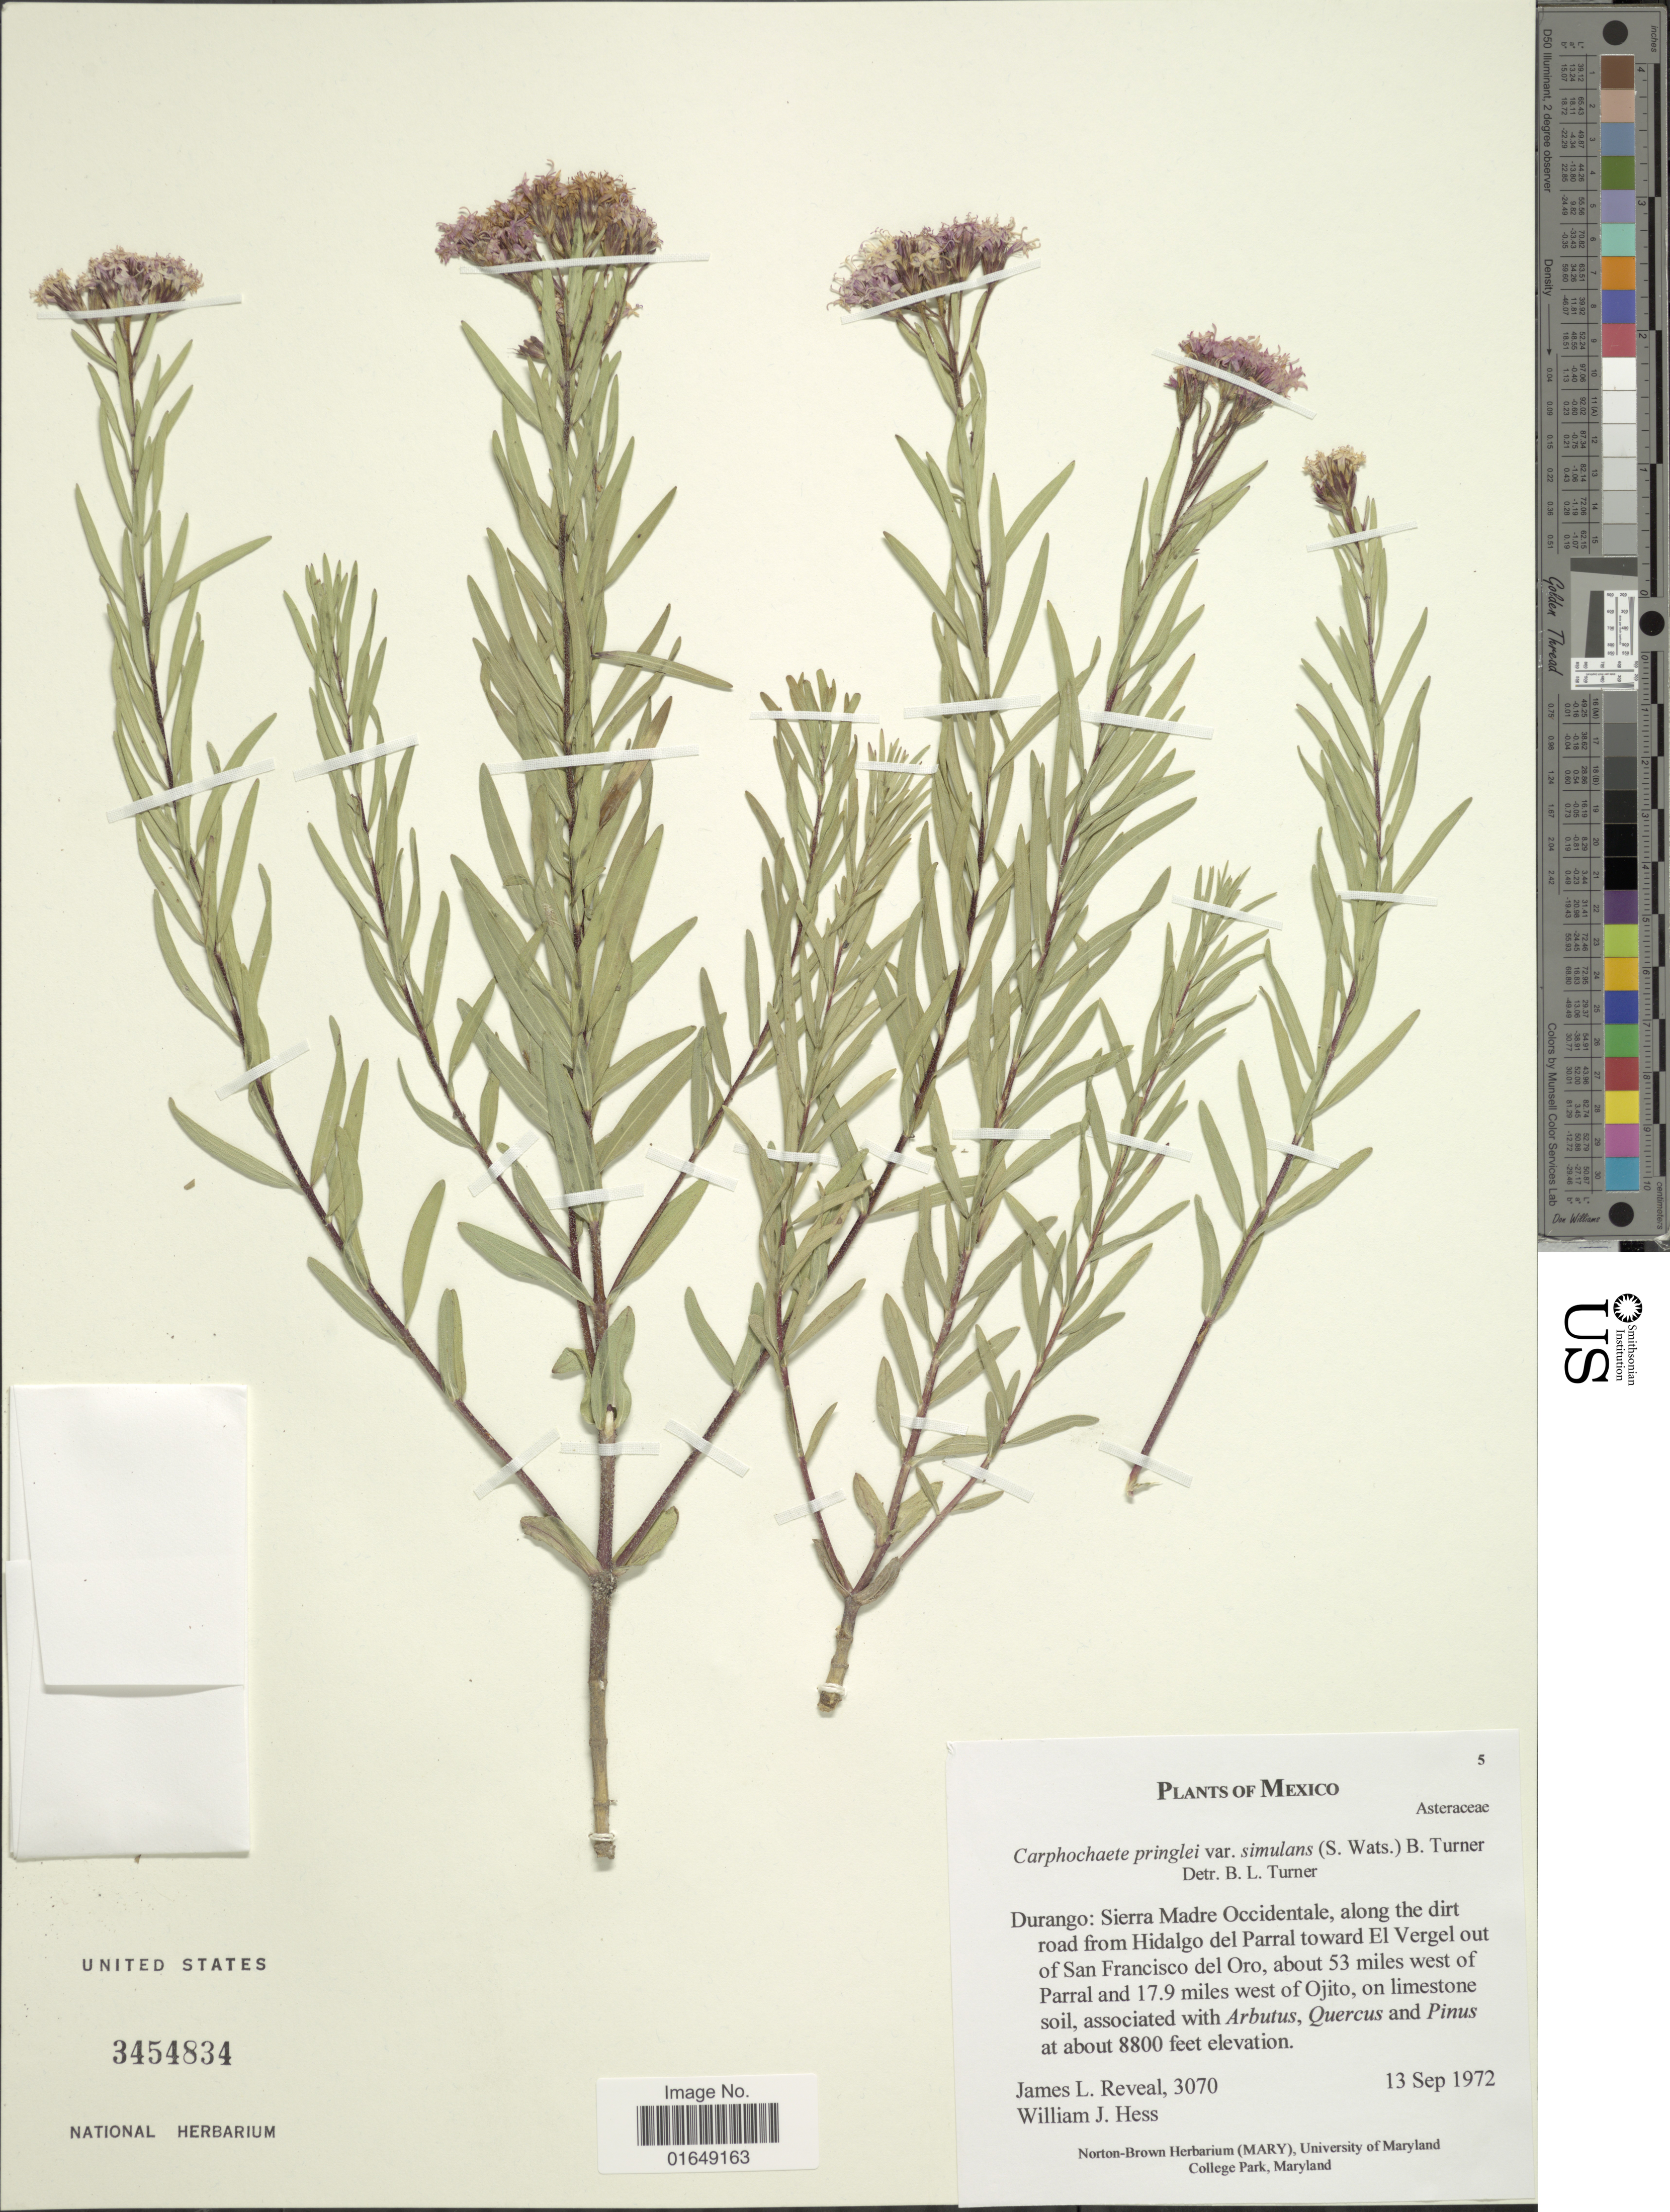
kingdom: Plantae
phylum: Tracheophyta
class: Magnoliopsida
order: Asterales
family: Asteraceae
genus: Cronquistia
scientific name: Cronquistia pringlei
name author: (S. Watson) R.M. King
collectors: J. L. Reveal & W. Hess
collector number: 3070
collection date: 1972-09-13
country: Mexico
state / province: Durango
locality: Sierra Madre Occidentale, along the dirt road from Hidalgo del Parral toward El Vergel out of San Francisco del Oro, about 53 miles west of Parral and 17.9 miles west of Ojito.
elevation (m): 2682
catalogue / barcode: US 3454834